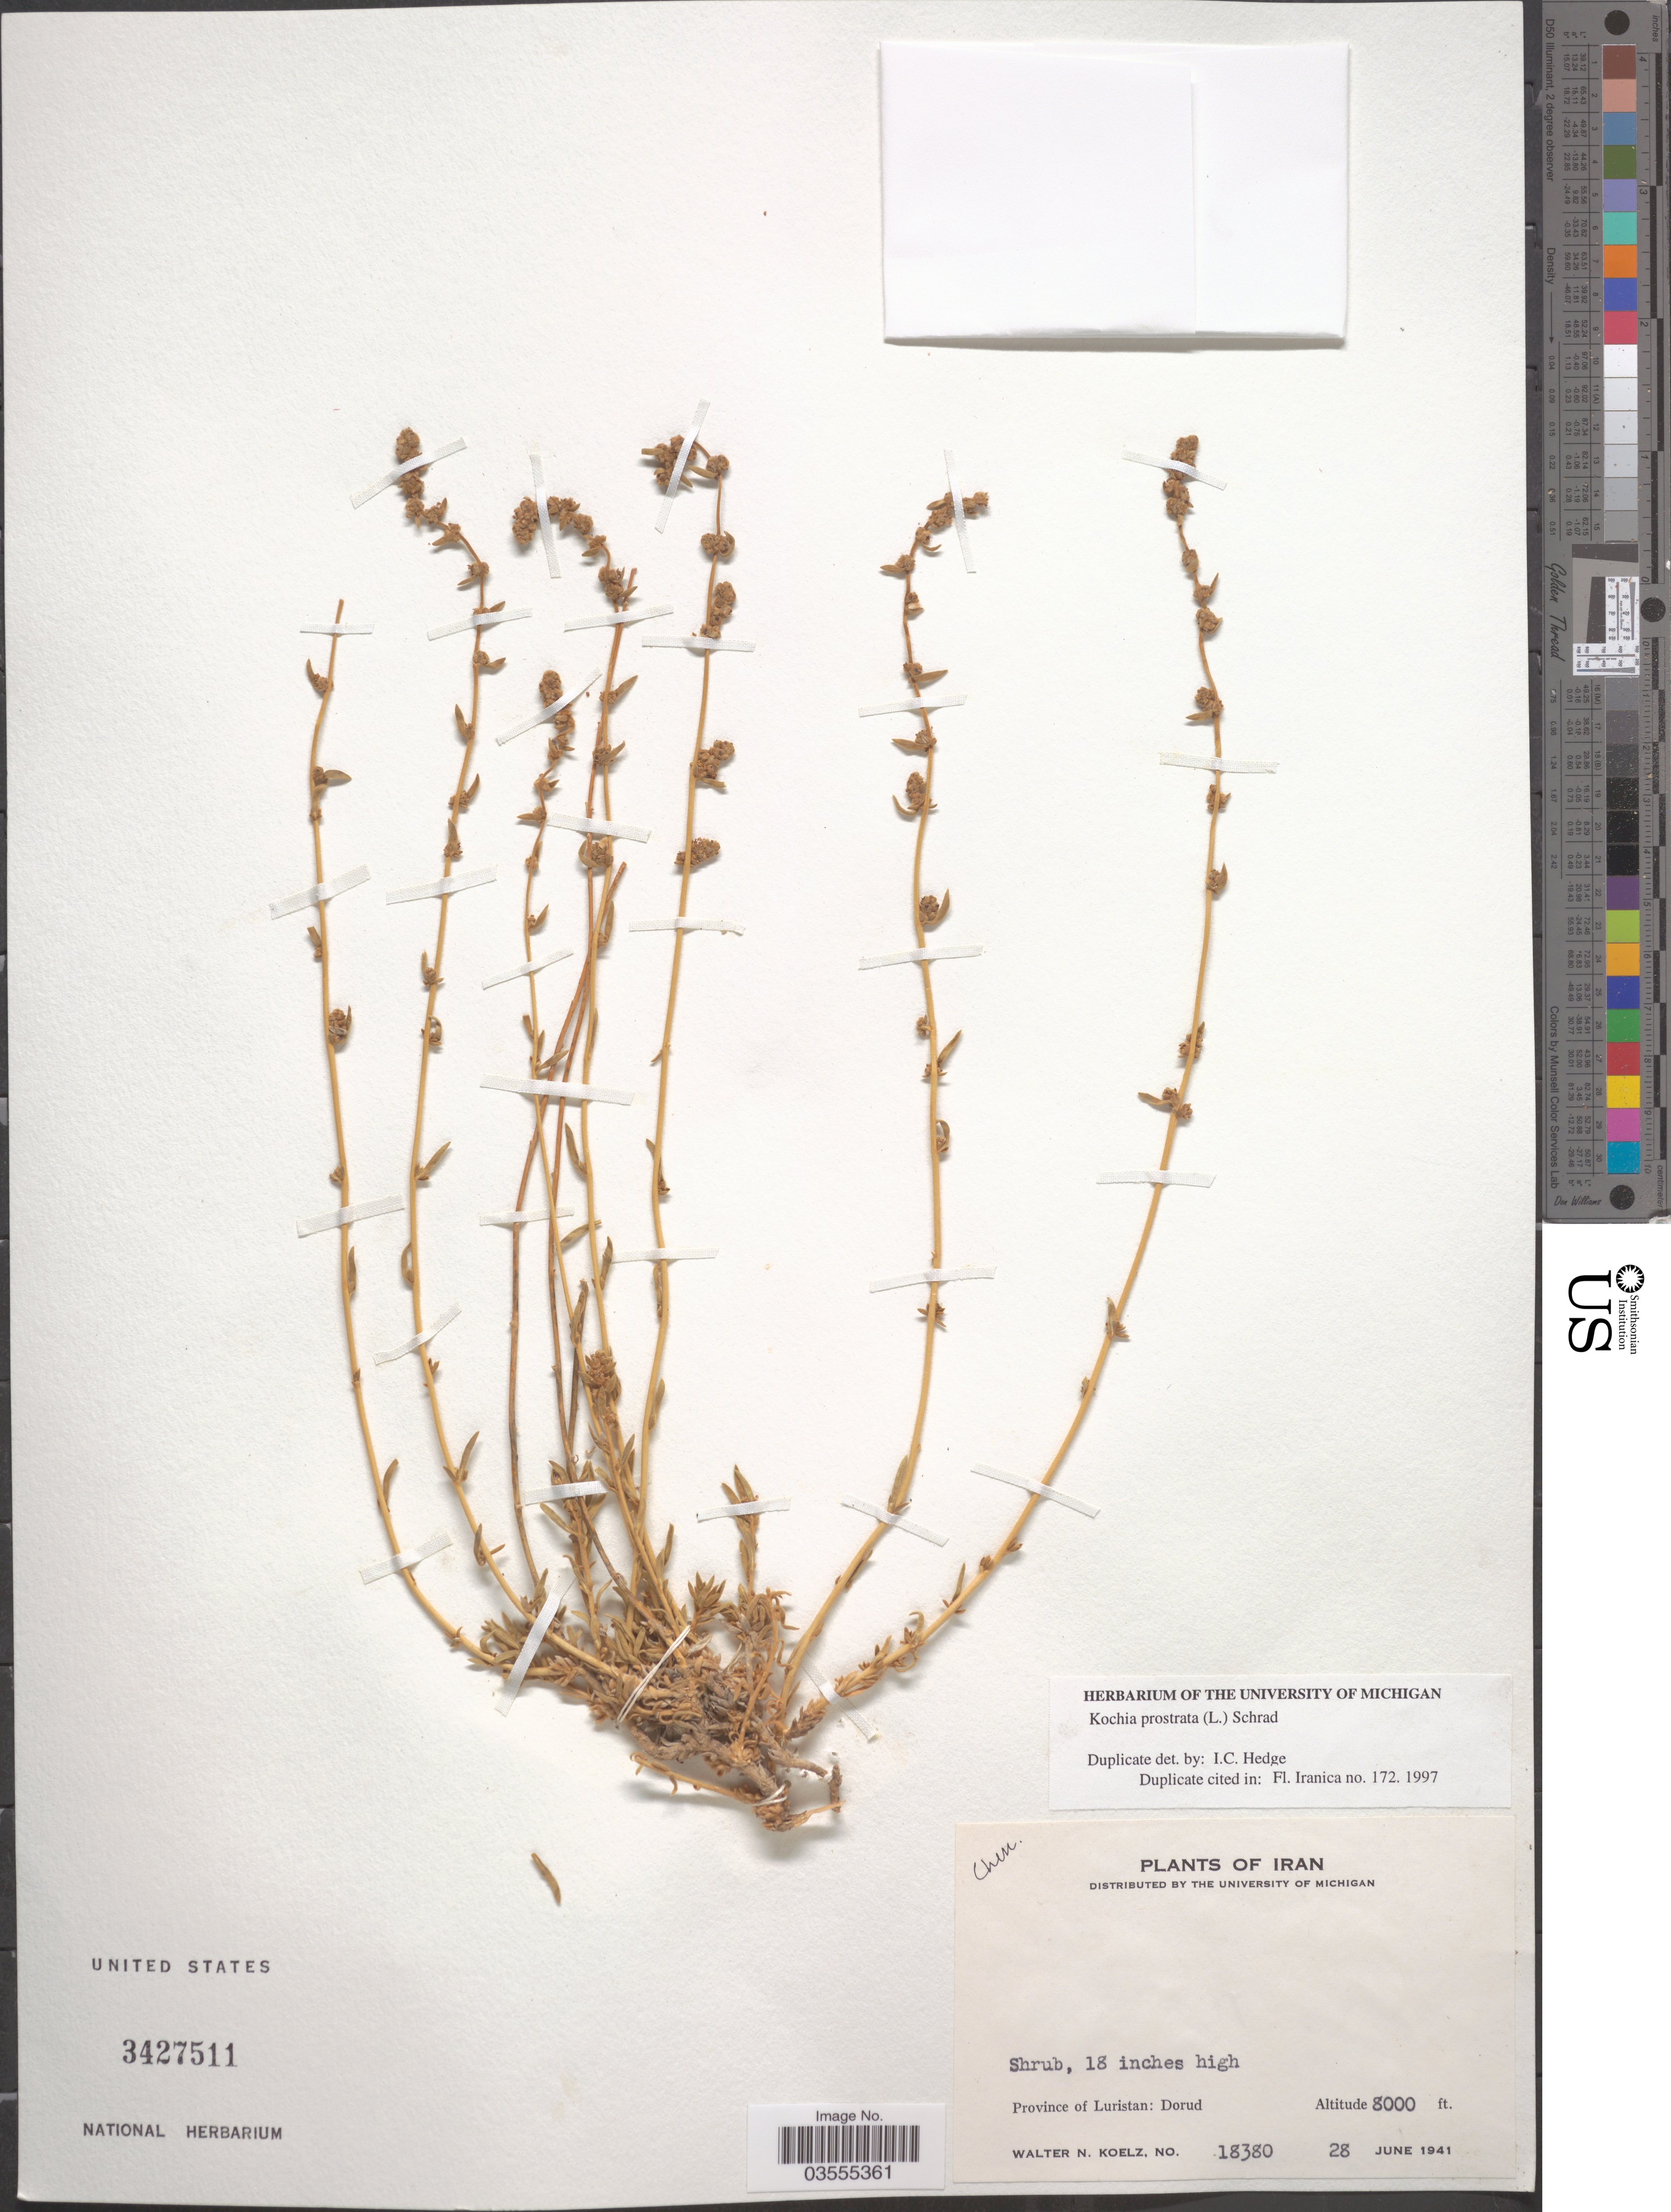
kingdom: Plantae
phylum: Tracheophyta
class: Magnoliopsida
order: Caryophyllales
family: Amaranthaceae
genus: Bassia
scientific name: Bassia prostrata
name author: (L.) Beck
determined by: U.S. National Herbarium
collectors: W. N. Koelz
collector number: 18380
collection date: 1941-06-28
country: Iran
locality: Province of Luristan: Dorud.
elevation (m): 2438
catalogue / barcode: US 3427511